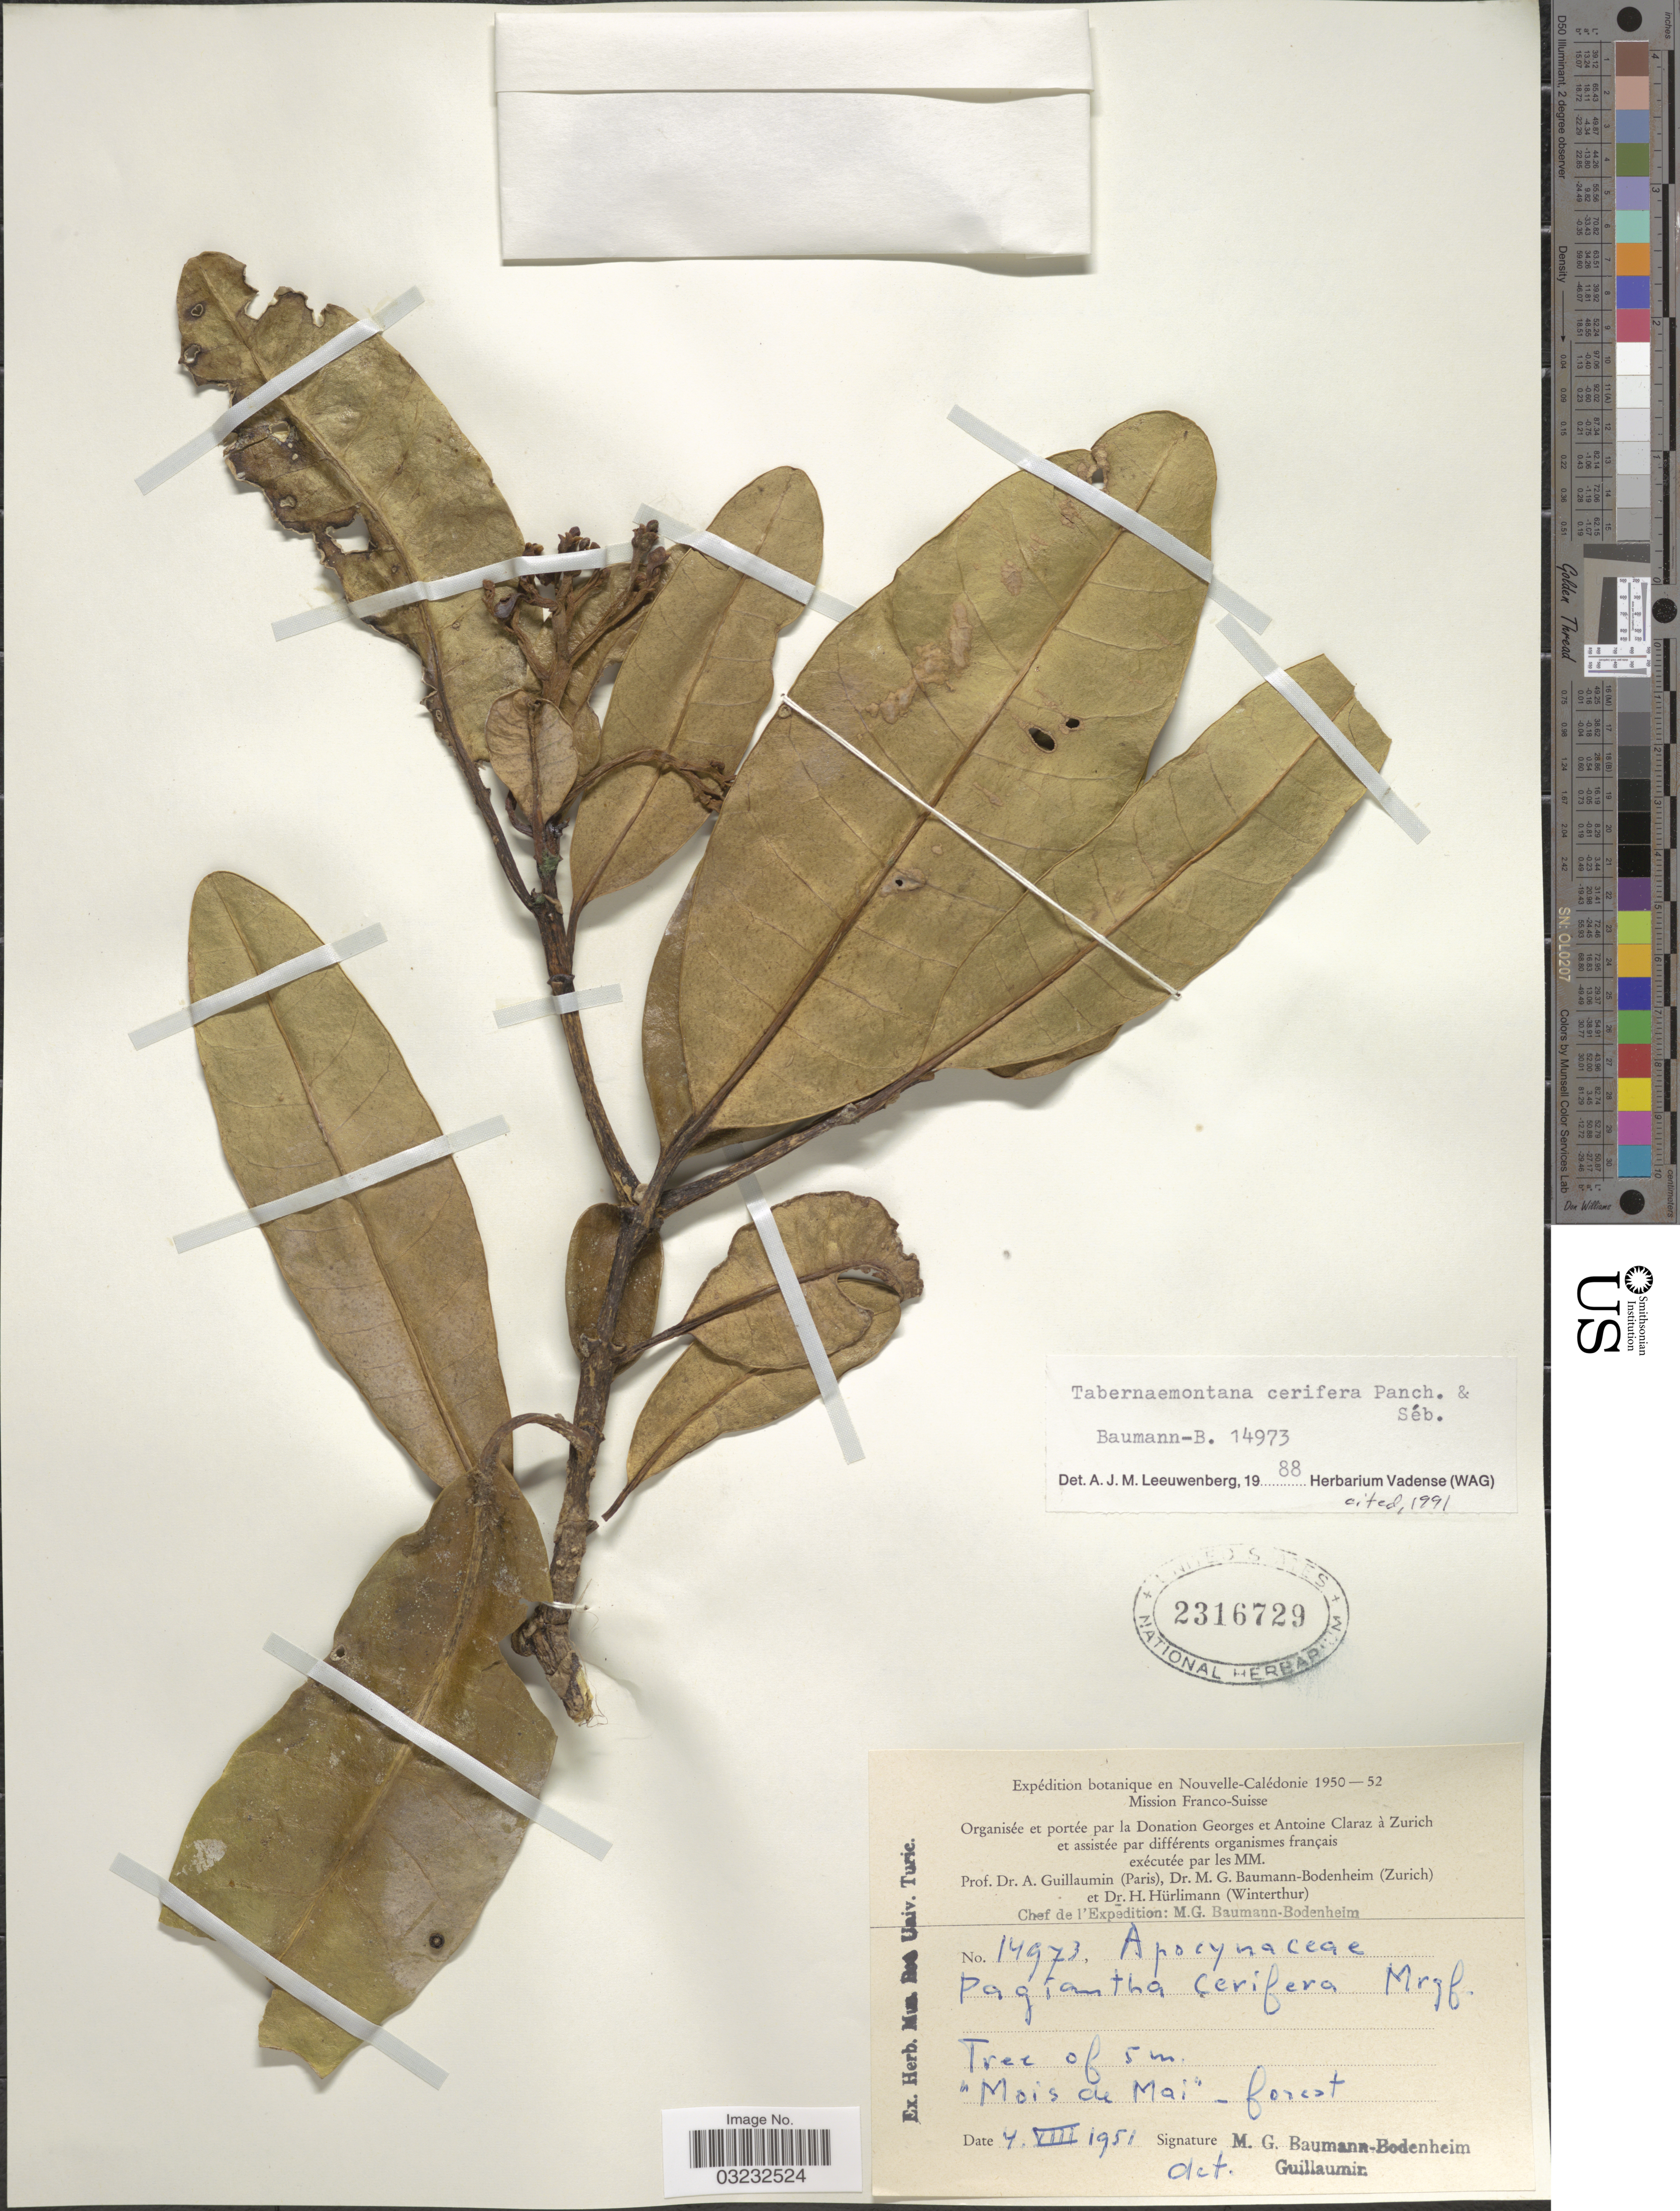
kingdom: Plantae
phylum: Tracheophyta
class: Magnoliopsida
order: Gentianales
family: Apocynaceae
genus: Tabernaemontana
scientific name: Tabernaemontana cerifera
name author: Pancher & Sebert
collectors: M. G. Baumann-Bodenheim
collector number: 14973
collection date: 1951-08-04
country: New Caledonia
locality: Mois de Mai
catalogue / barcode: US 2316729